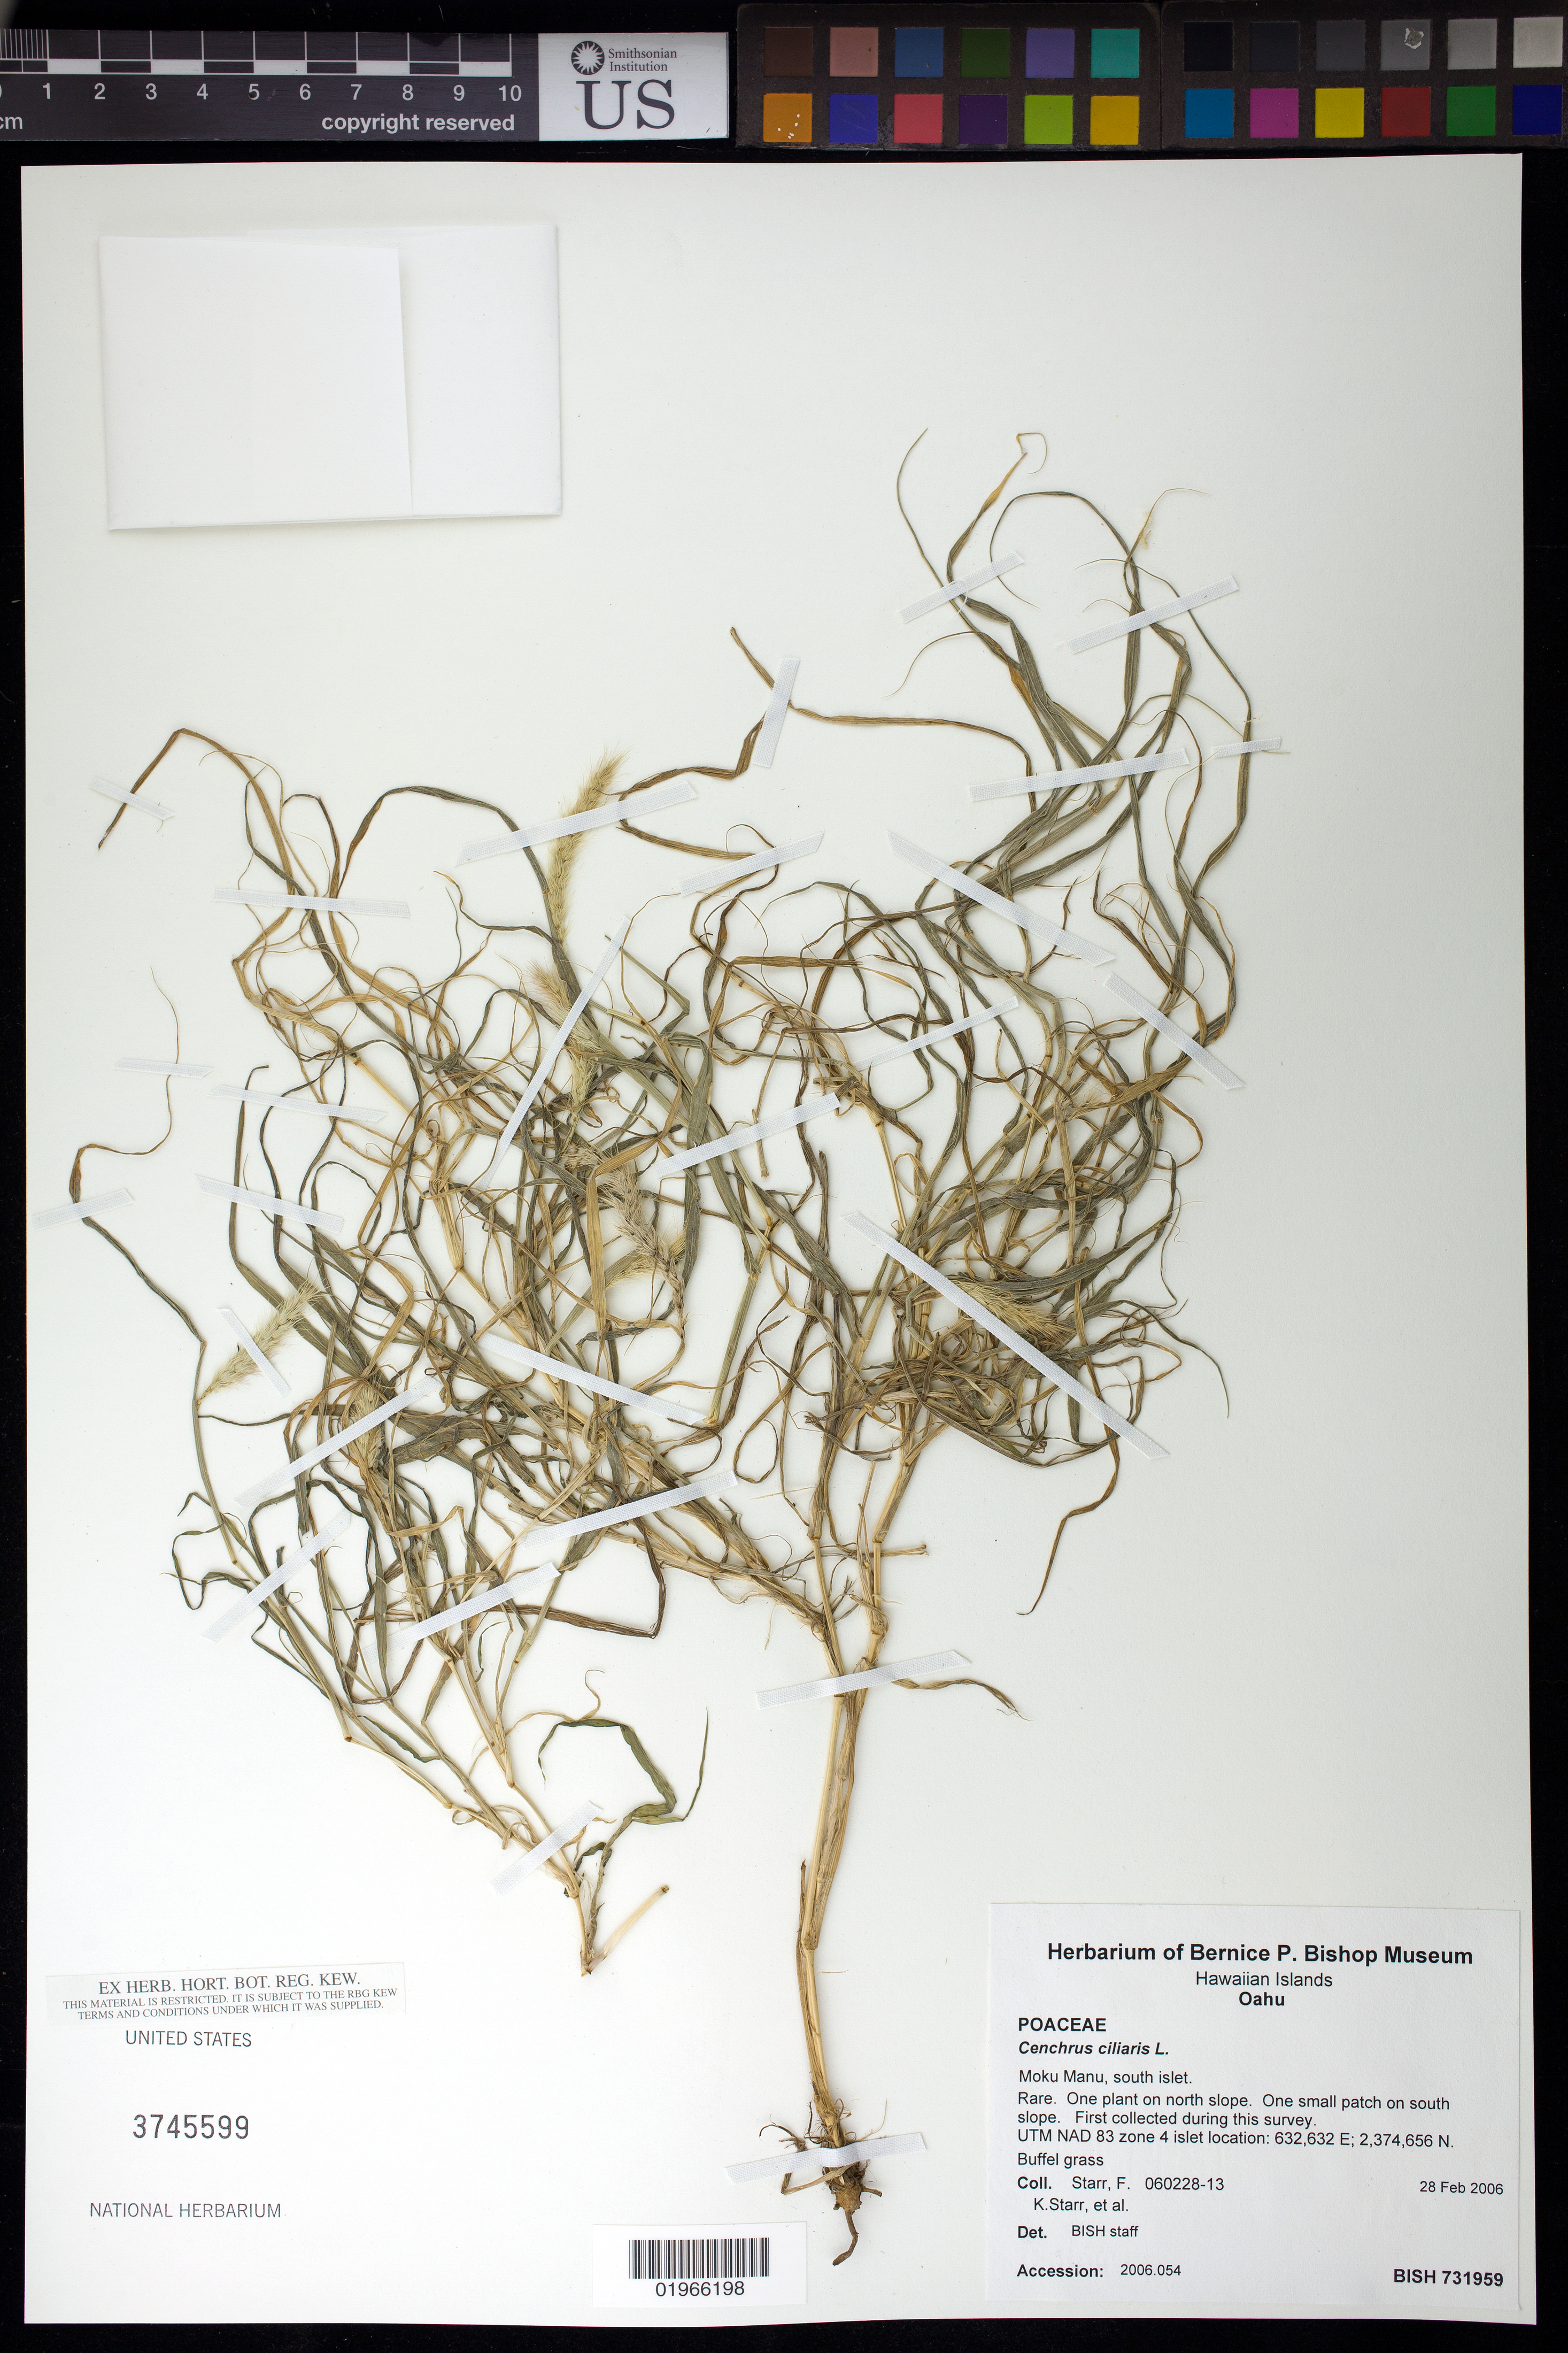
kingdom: Plantae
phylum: Tracheophyta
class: Liliopsida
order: Poales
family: Poaceae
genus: Cenchrus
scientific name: Cenchrus ciliaris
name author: L.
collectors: F. Starr, K. Starr & et al.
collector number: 060228-13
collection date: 2006-02-28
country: United States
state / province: Hawaii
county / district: Honolulu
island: Kaua'i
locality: Moku Manu, south islet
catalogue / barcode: US 3745599